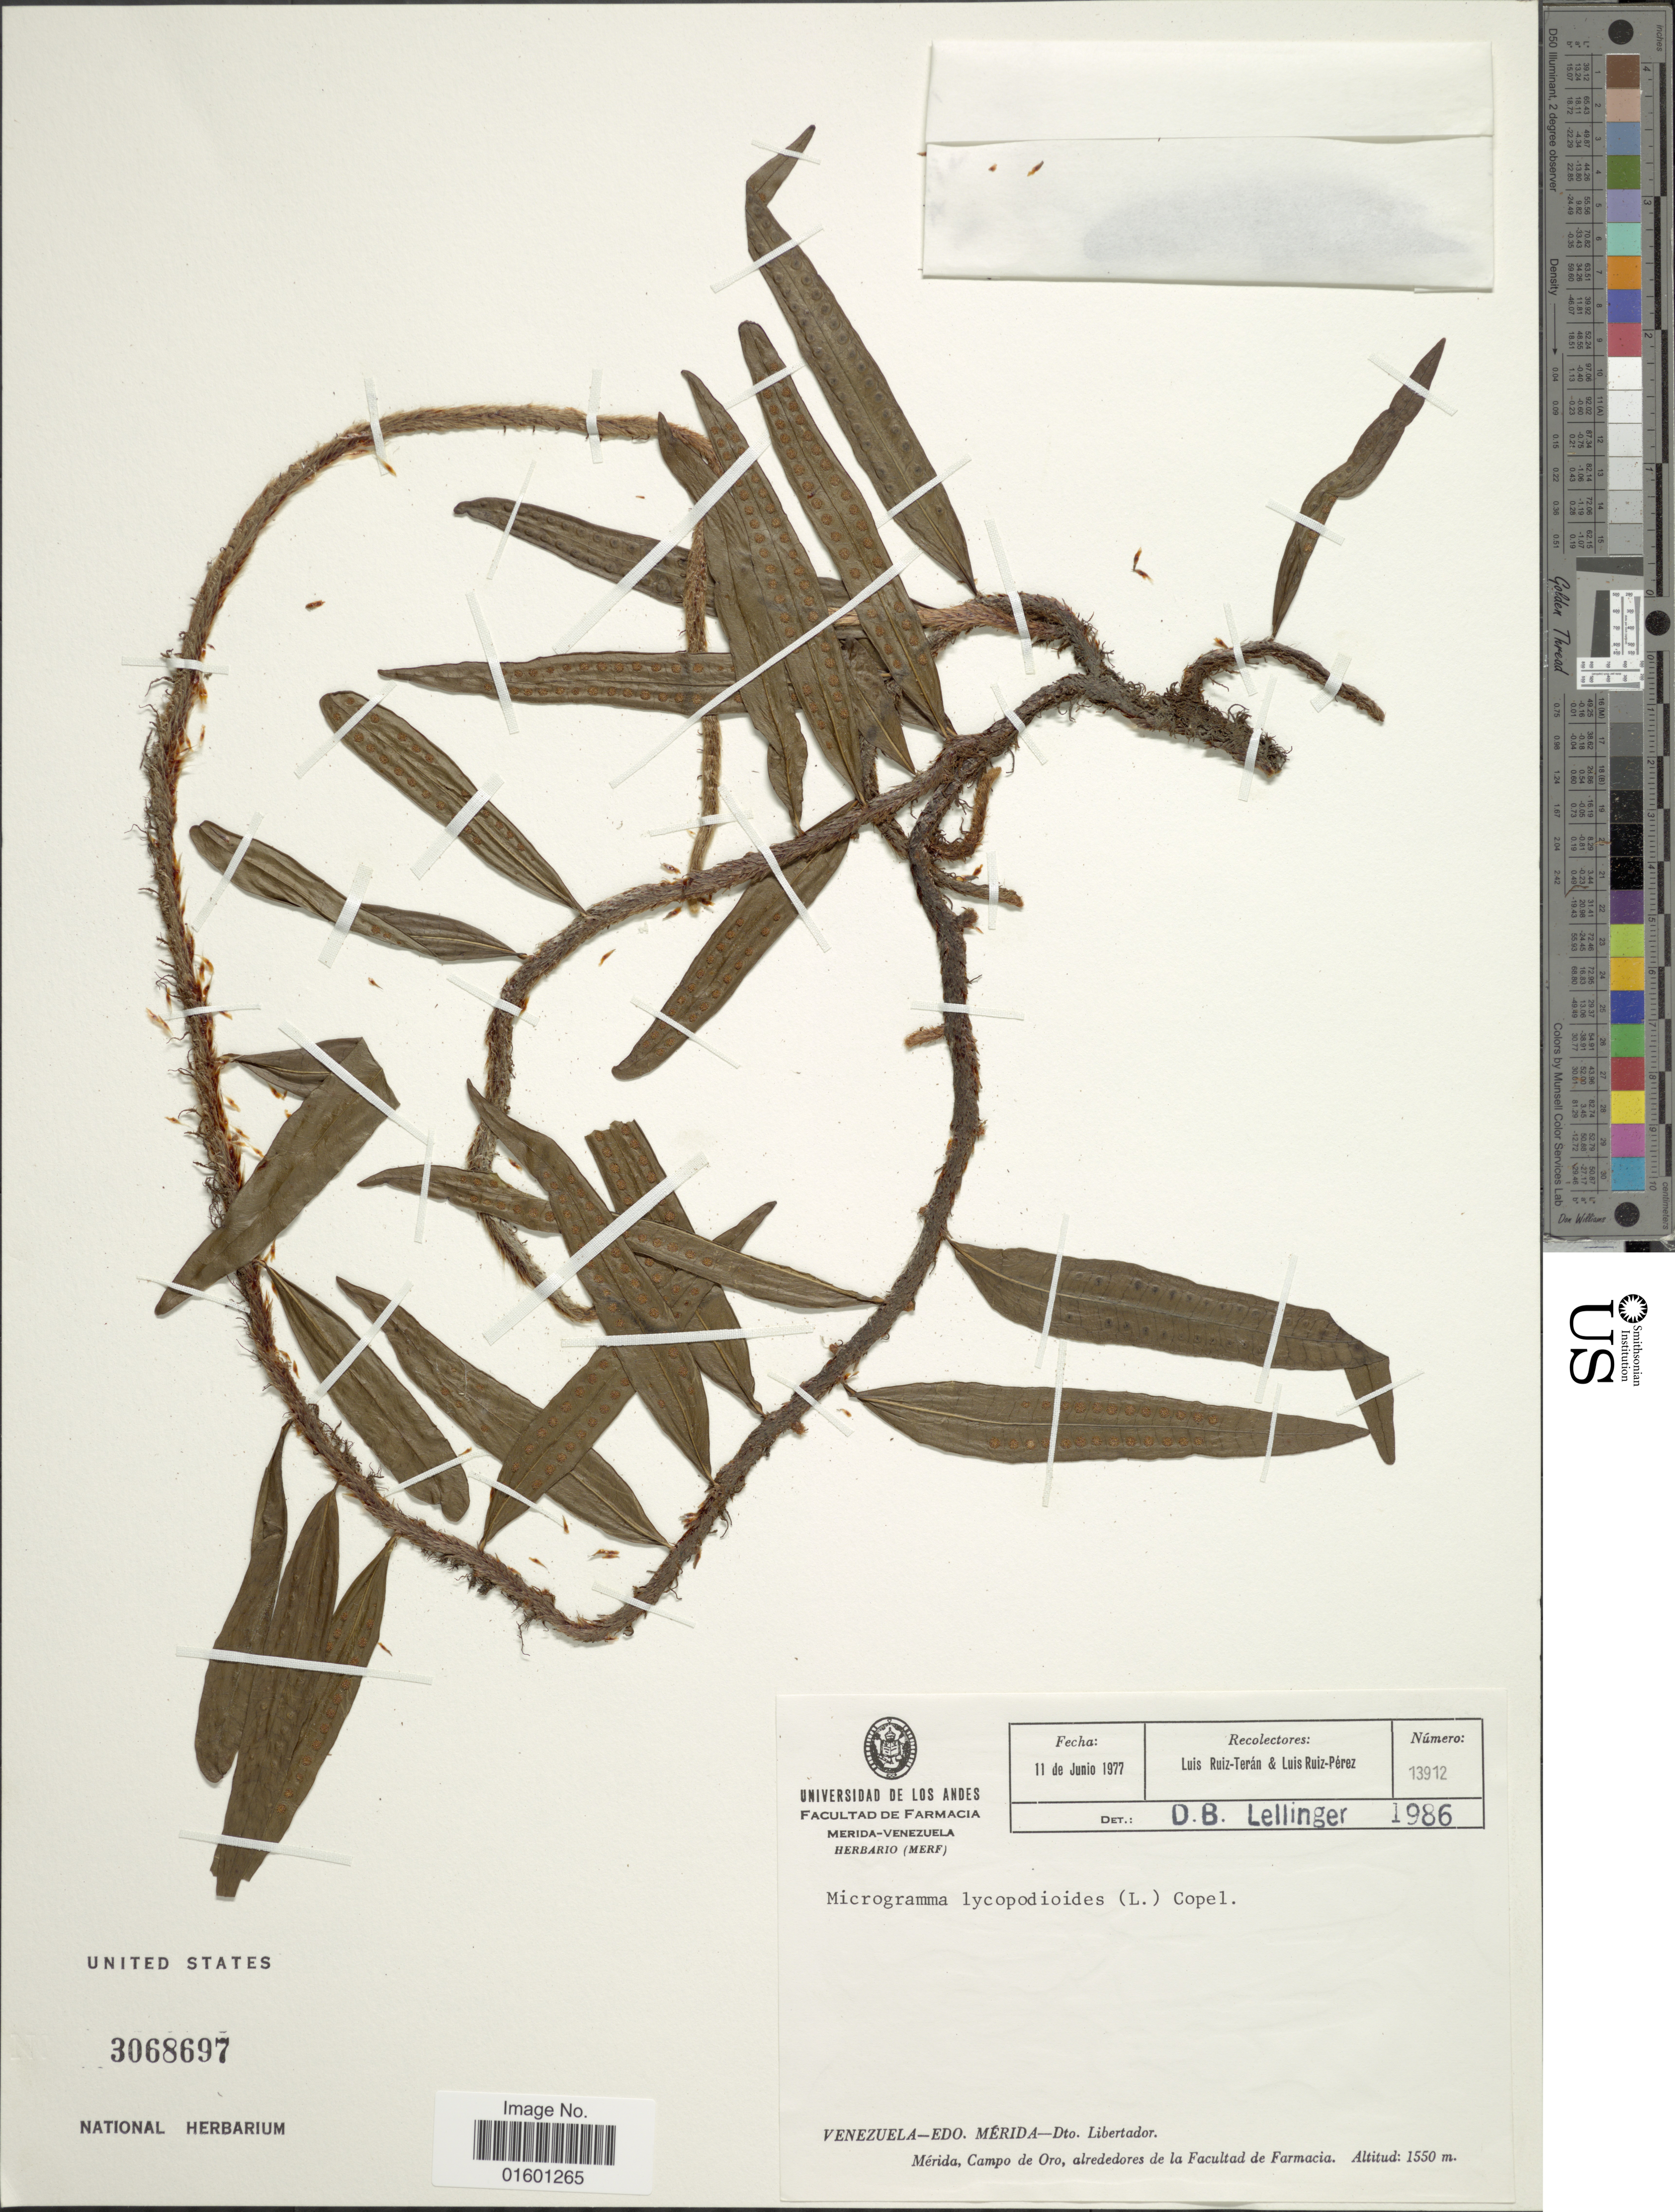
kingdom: Plantae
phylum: Tracheophyta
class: Polypodiopsida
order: Polypodiales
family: Polypodiaceae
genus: Microgramma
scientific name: Microgramma lycopodioides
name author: (L.) Copel.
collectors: L. E. Ruíz-Terán & L. Ruiz-Perez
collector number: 13912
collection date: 1977-06-11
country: Venezuela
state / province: Mérida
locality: Dto. Libertador, Campo de Oro, alrededores de la Facultad de Farmacia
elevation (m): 1550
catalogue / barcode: US 3068697